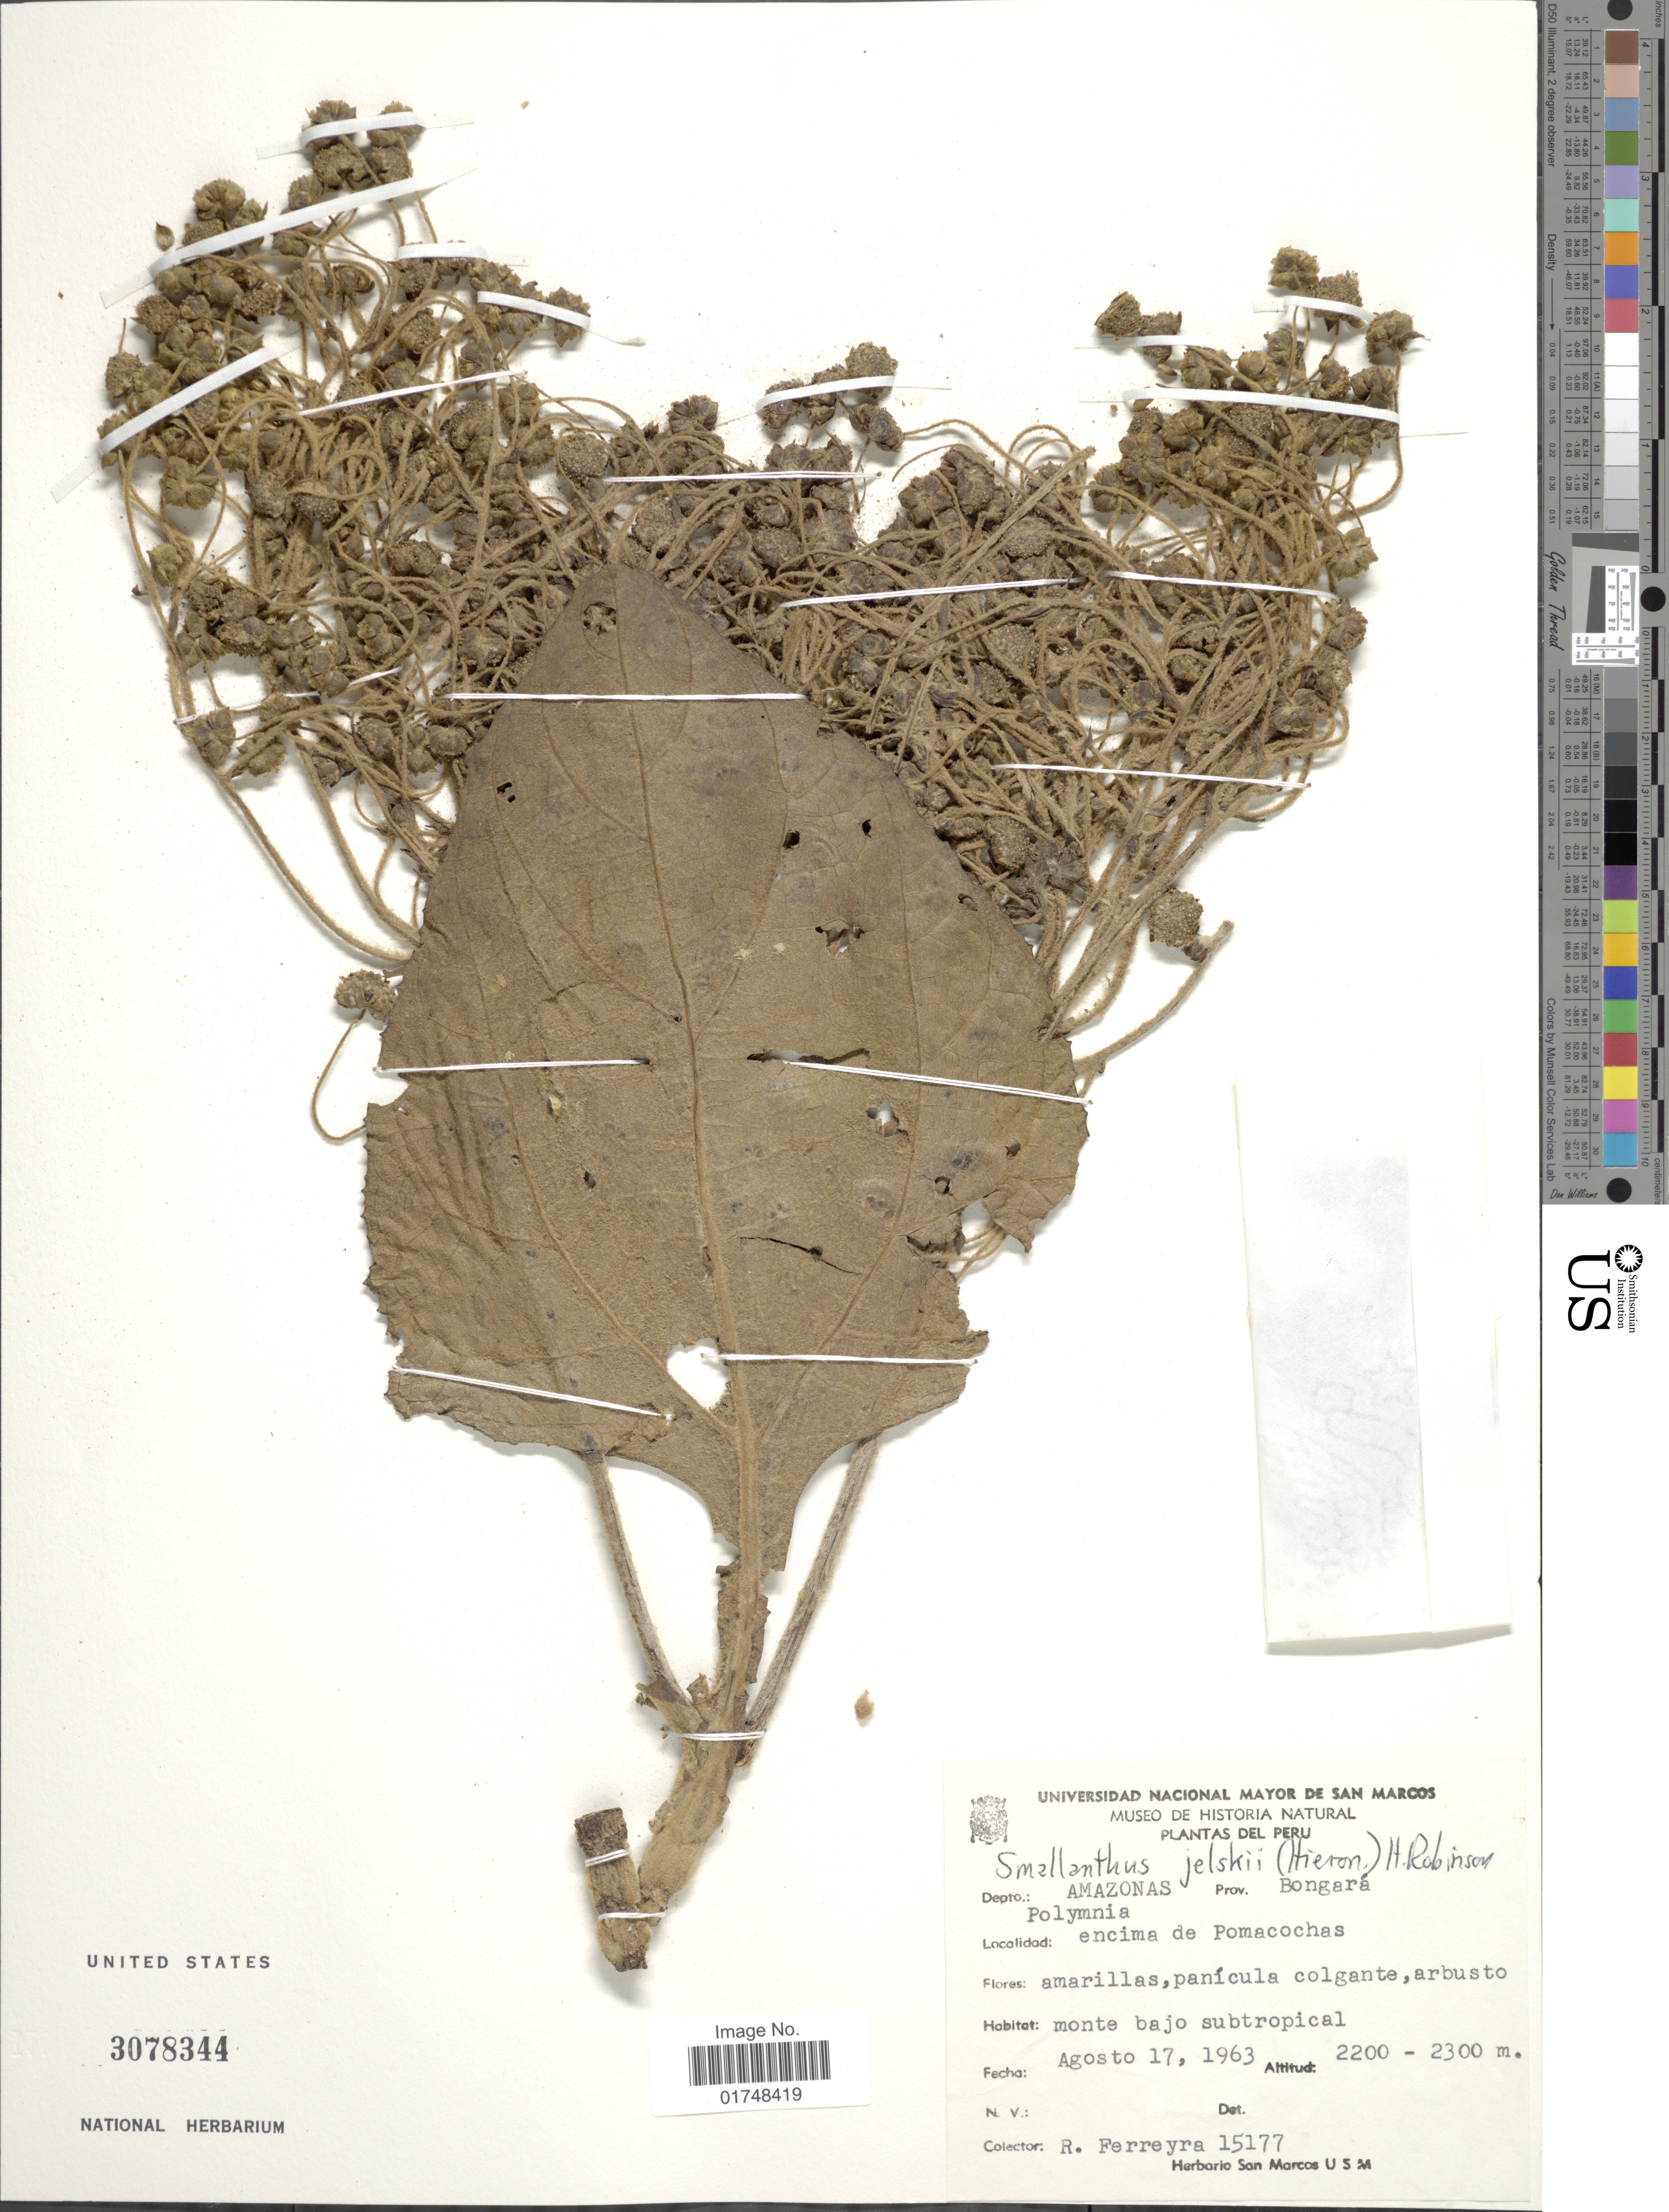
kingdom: Plantae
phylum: Tracheophyta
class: Magnoliopsida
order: Asterales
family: Asteraceae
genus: Smallanthus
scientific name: Smallanthus jelskii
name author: (Hieron.) H. Rob.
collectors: R. A. Ferreyra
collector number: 15177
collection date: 1963-08-17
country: Peru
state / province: Amazonas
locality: Prov. Bongara, encima de Pomacochas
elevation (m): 2200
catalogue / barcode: US 3078344